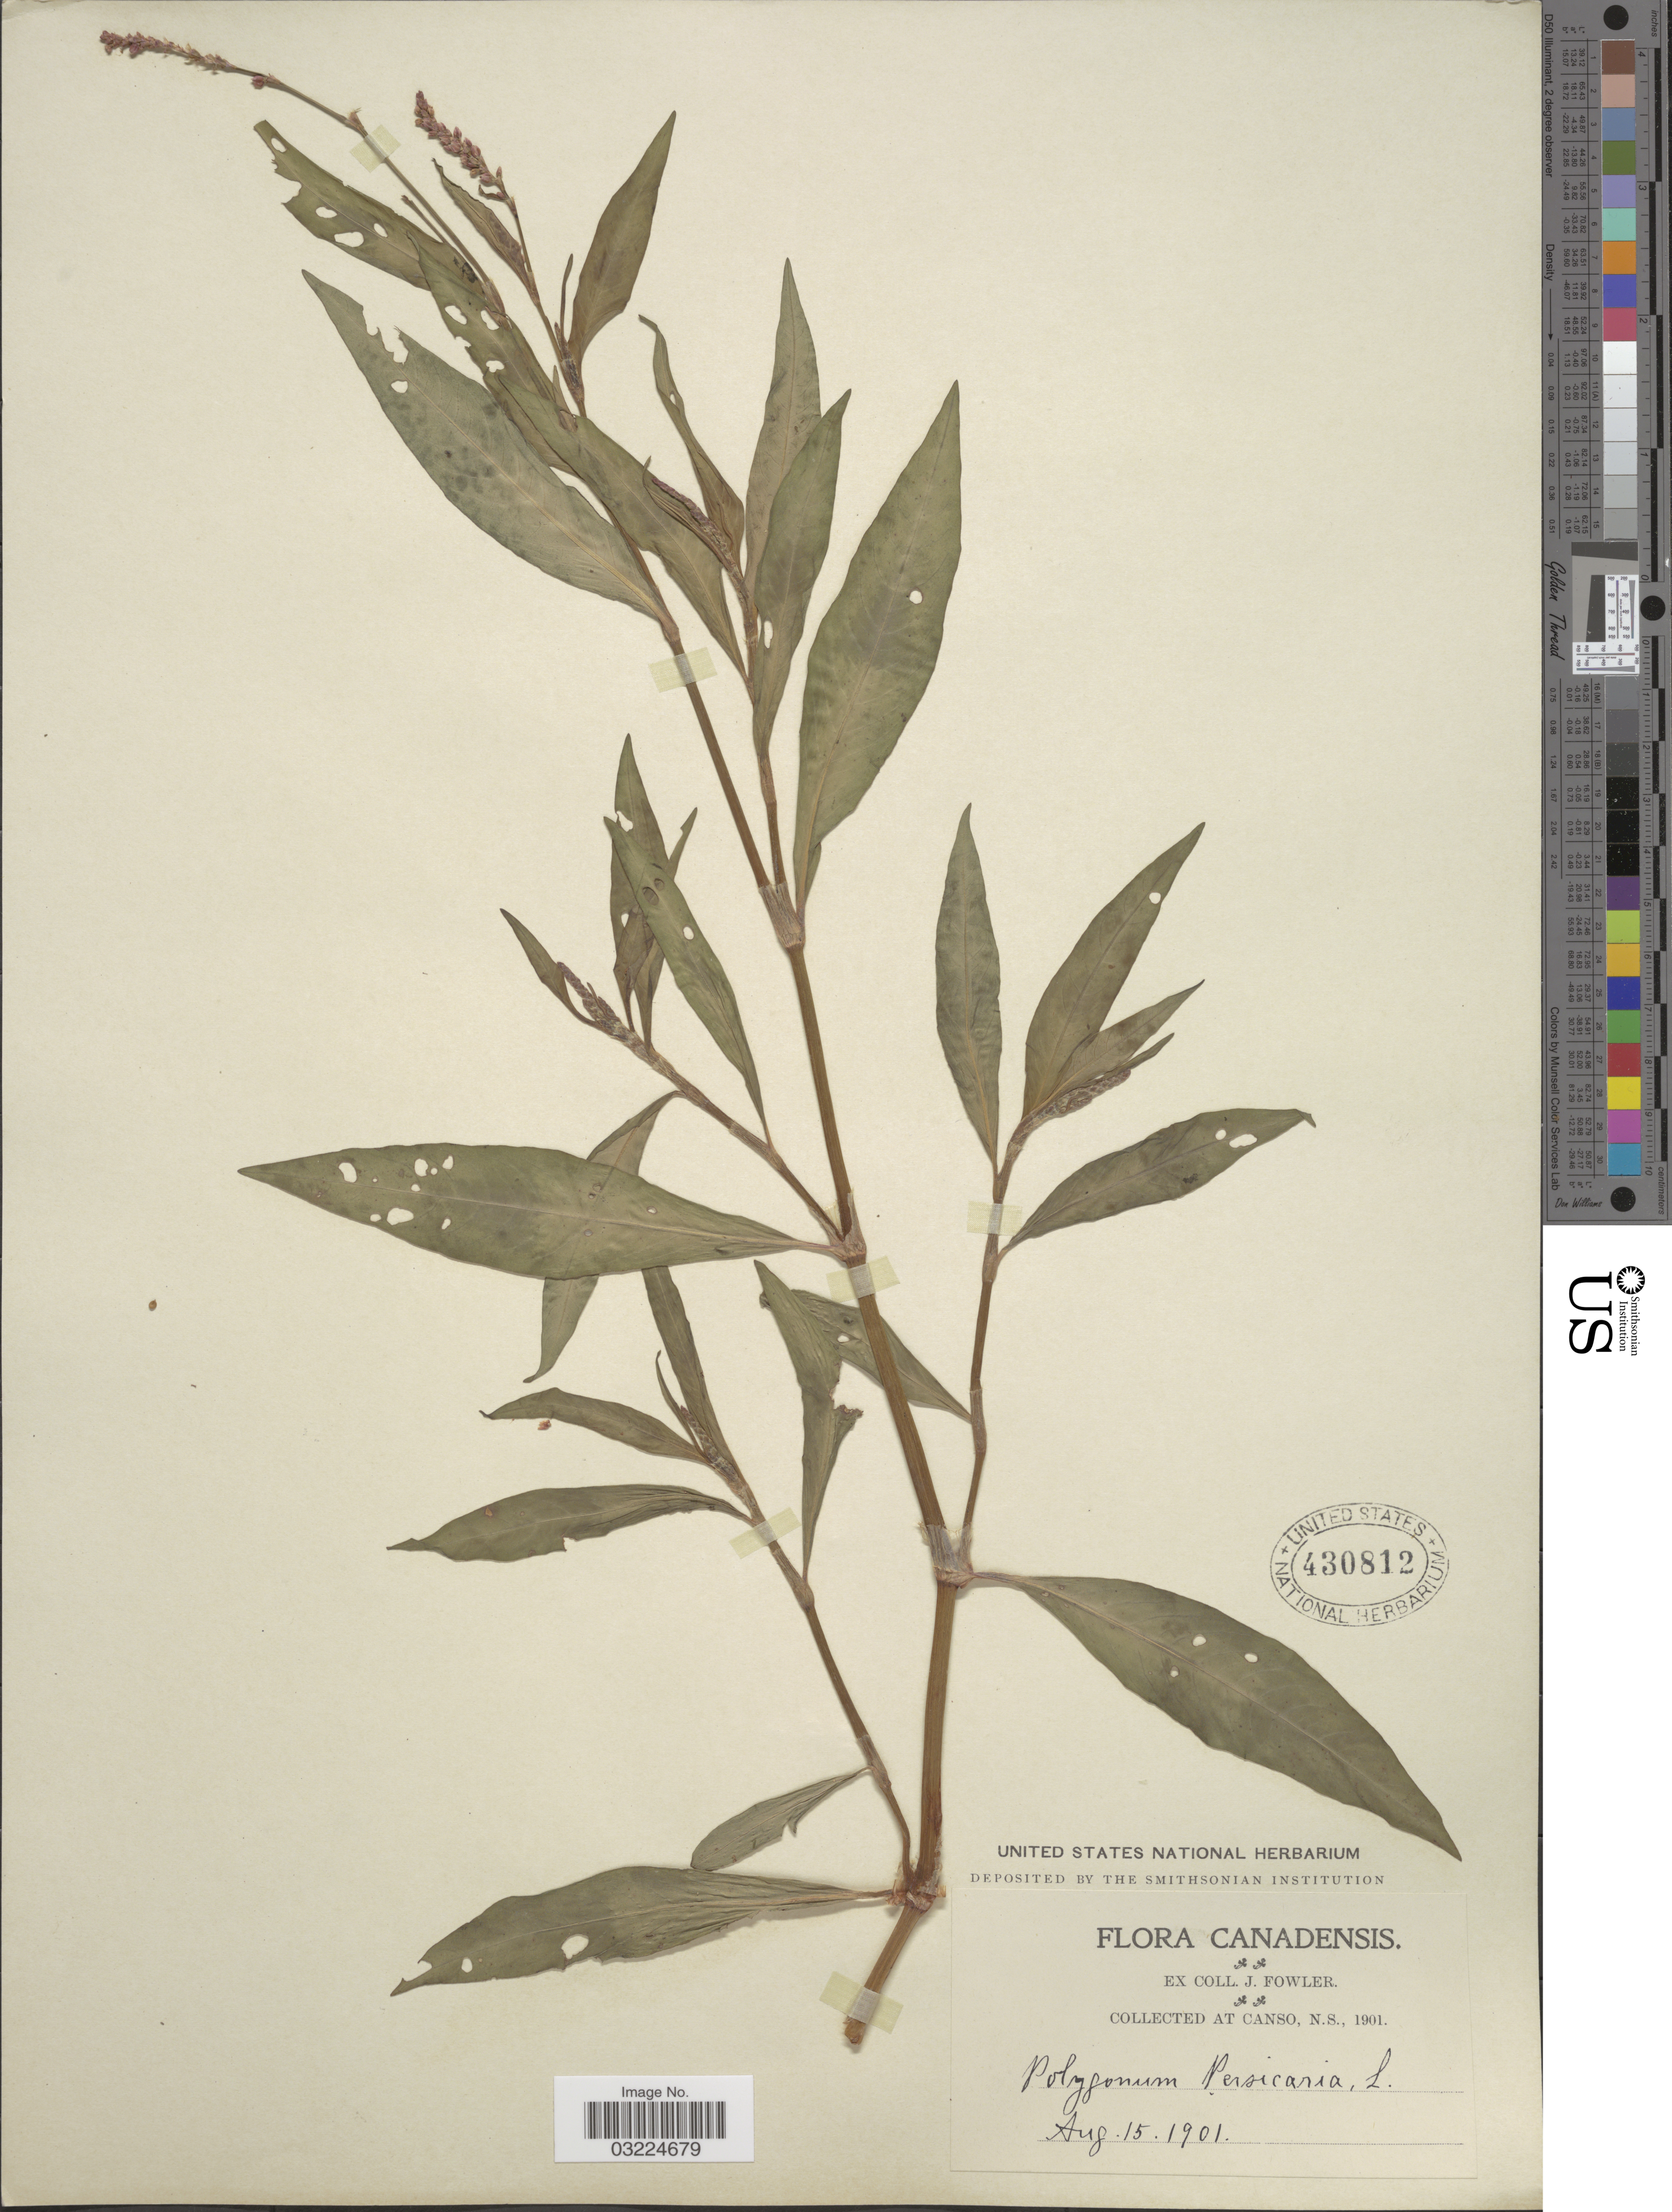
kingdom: Plantae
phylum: Tracheophyta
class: Magnoliopsida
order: Caryophyllales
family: Polygonaceae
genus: Persicaria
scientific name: Persicaria maculosa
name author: S.F. Gray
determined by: Atha, D. E.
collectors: J. Fowler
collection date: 1901-08-15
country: Canada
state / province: Nova Scotia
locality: At Canso.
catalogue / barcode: US 430812